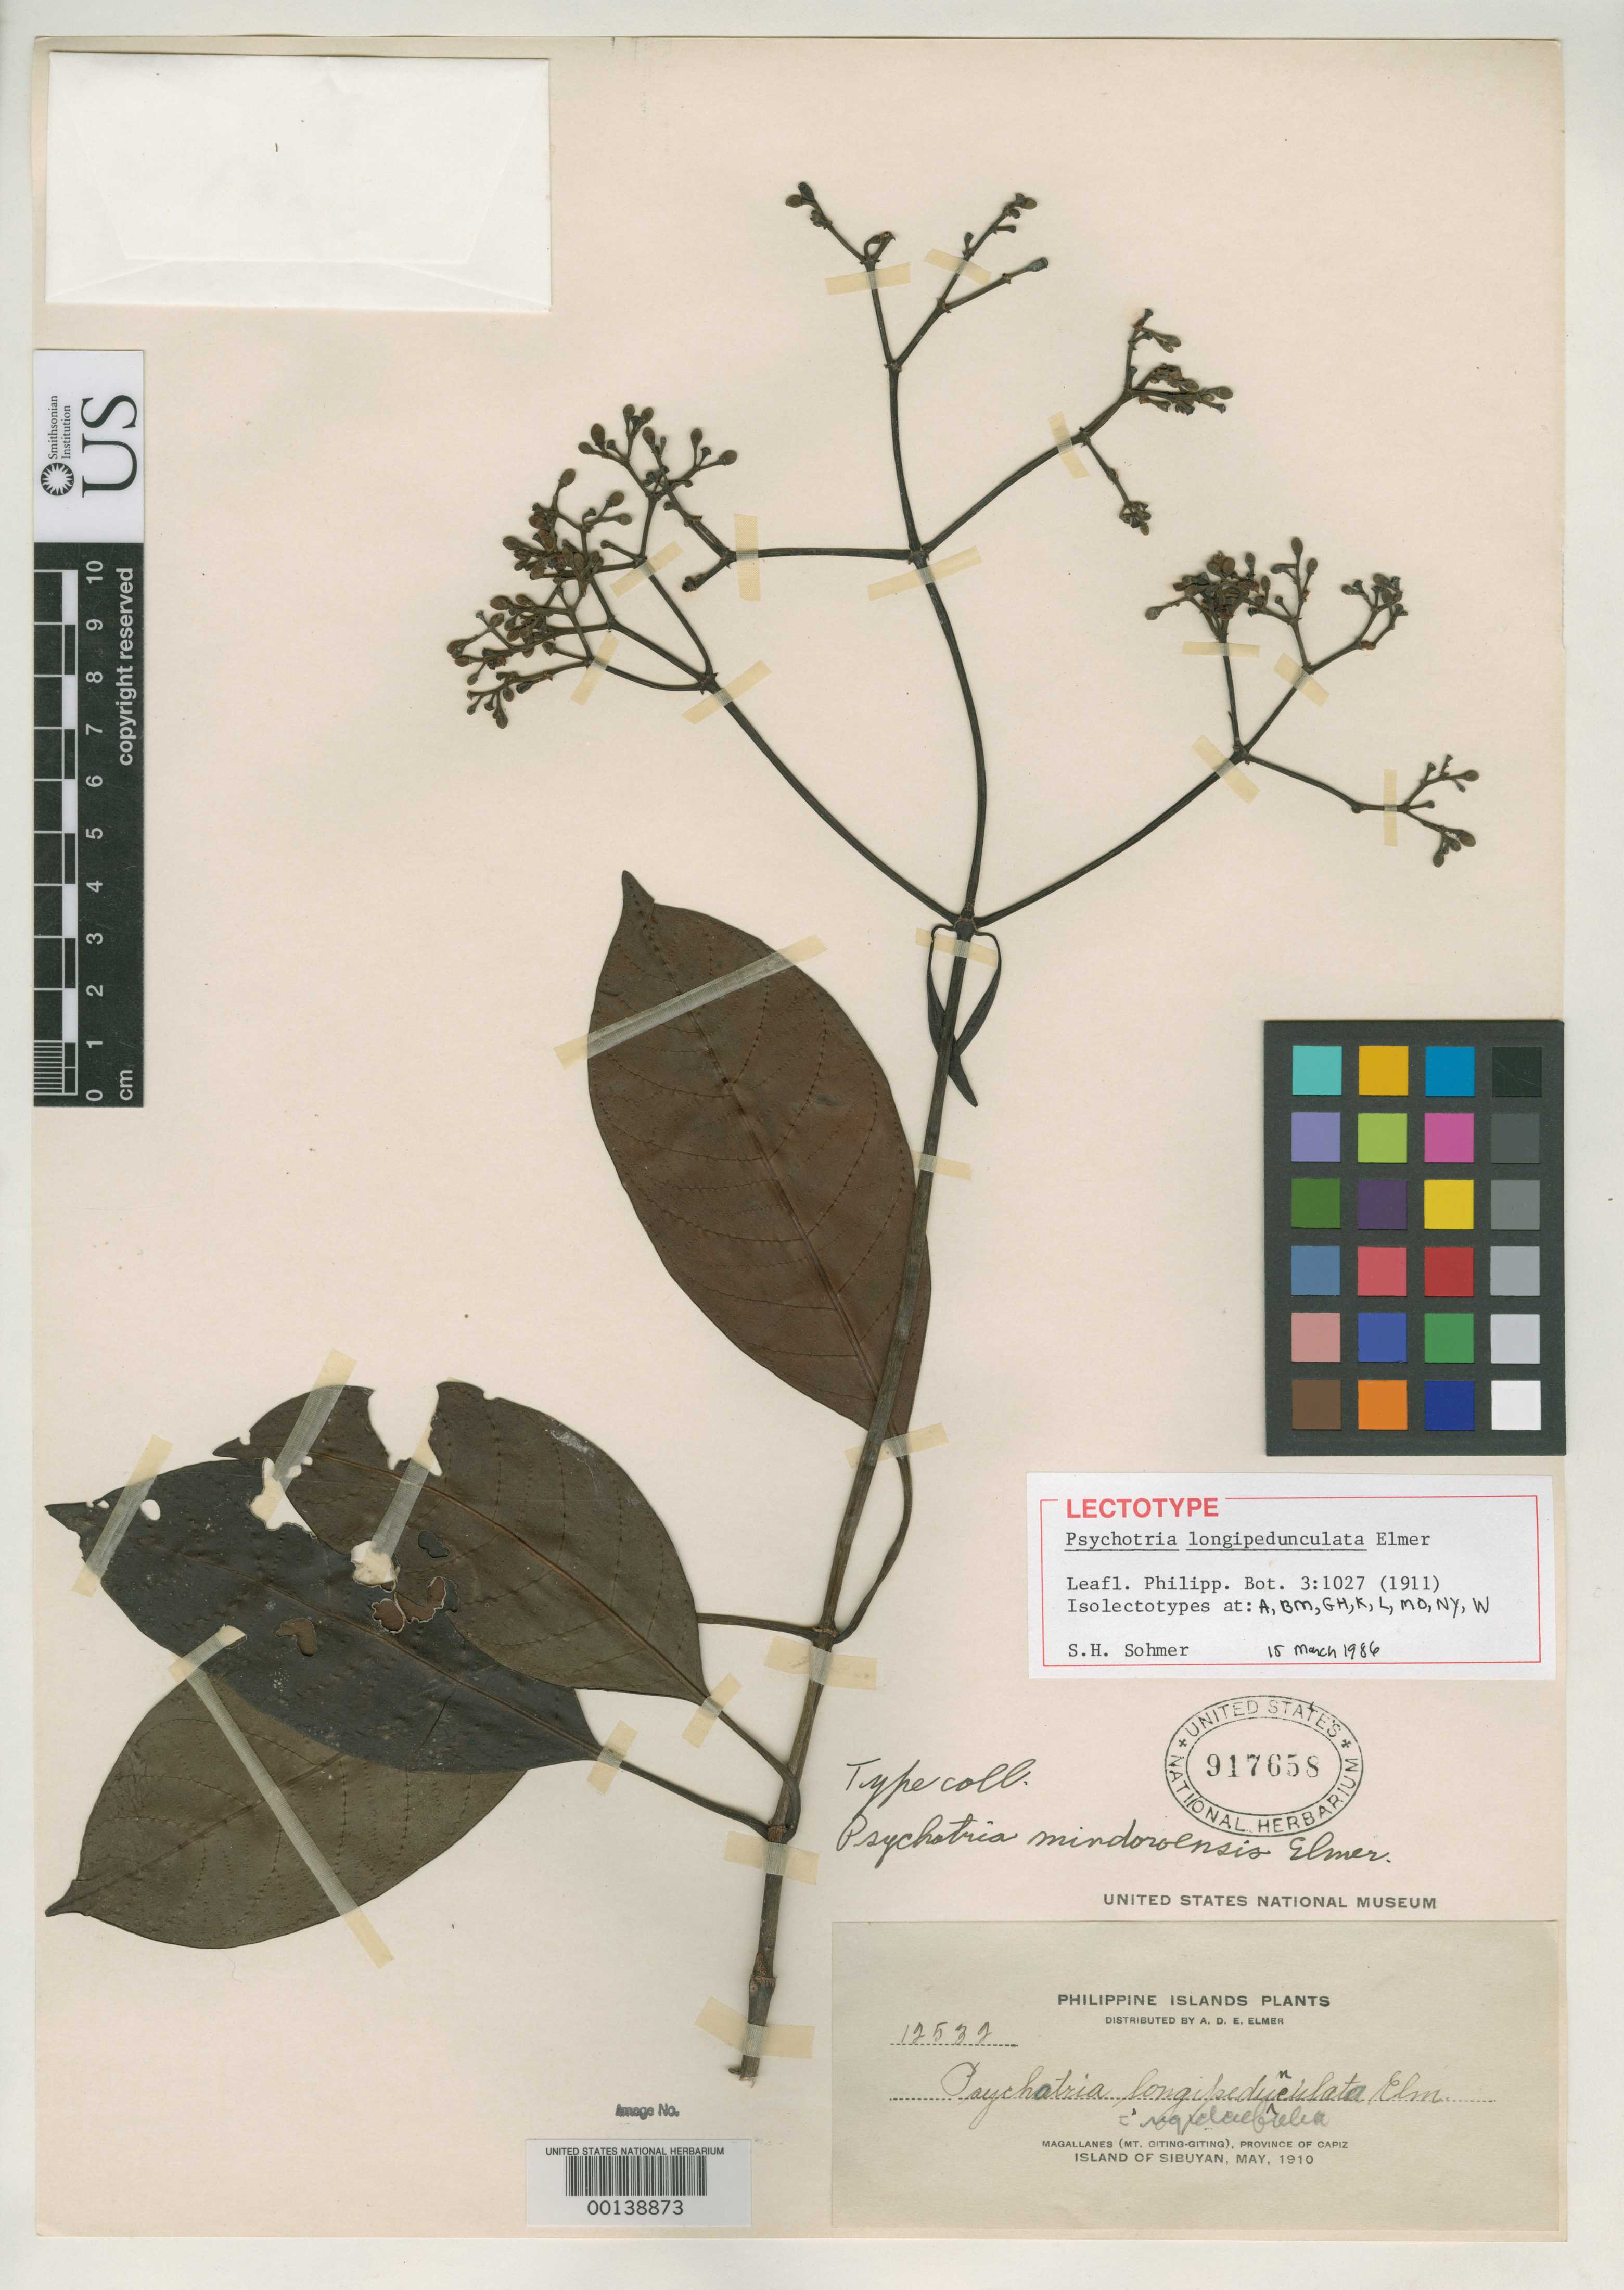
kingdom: Plantae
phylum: Tracheophyta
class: Magnoliopsida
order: Gentianales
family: Rubiaceae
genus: Psychotria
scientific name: Psychotria mindoroensis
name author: Elmer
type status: Isotype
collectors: A. D. E. Elmer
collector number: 12532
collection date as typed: May 1910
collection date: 1910-05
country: Philippines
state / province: Mimaropa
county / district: Romblon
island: Sibuyan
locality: Magallanes, Mt. Giting-Giting.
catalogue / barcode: US 917658